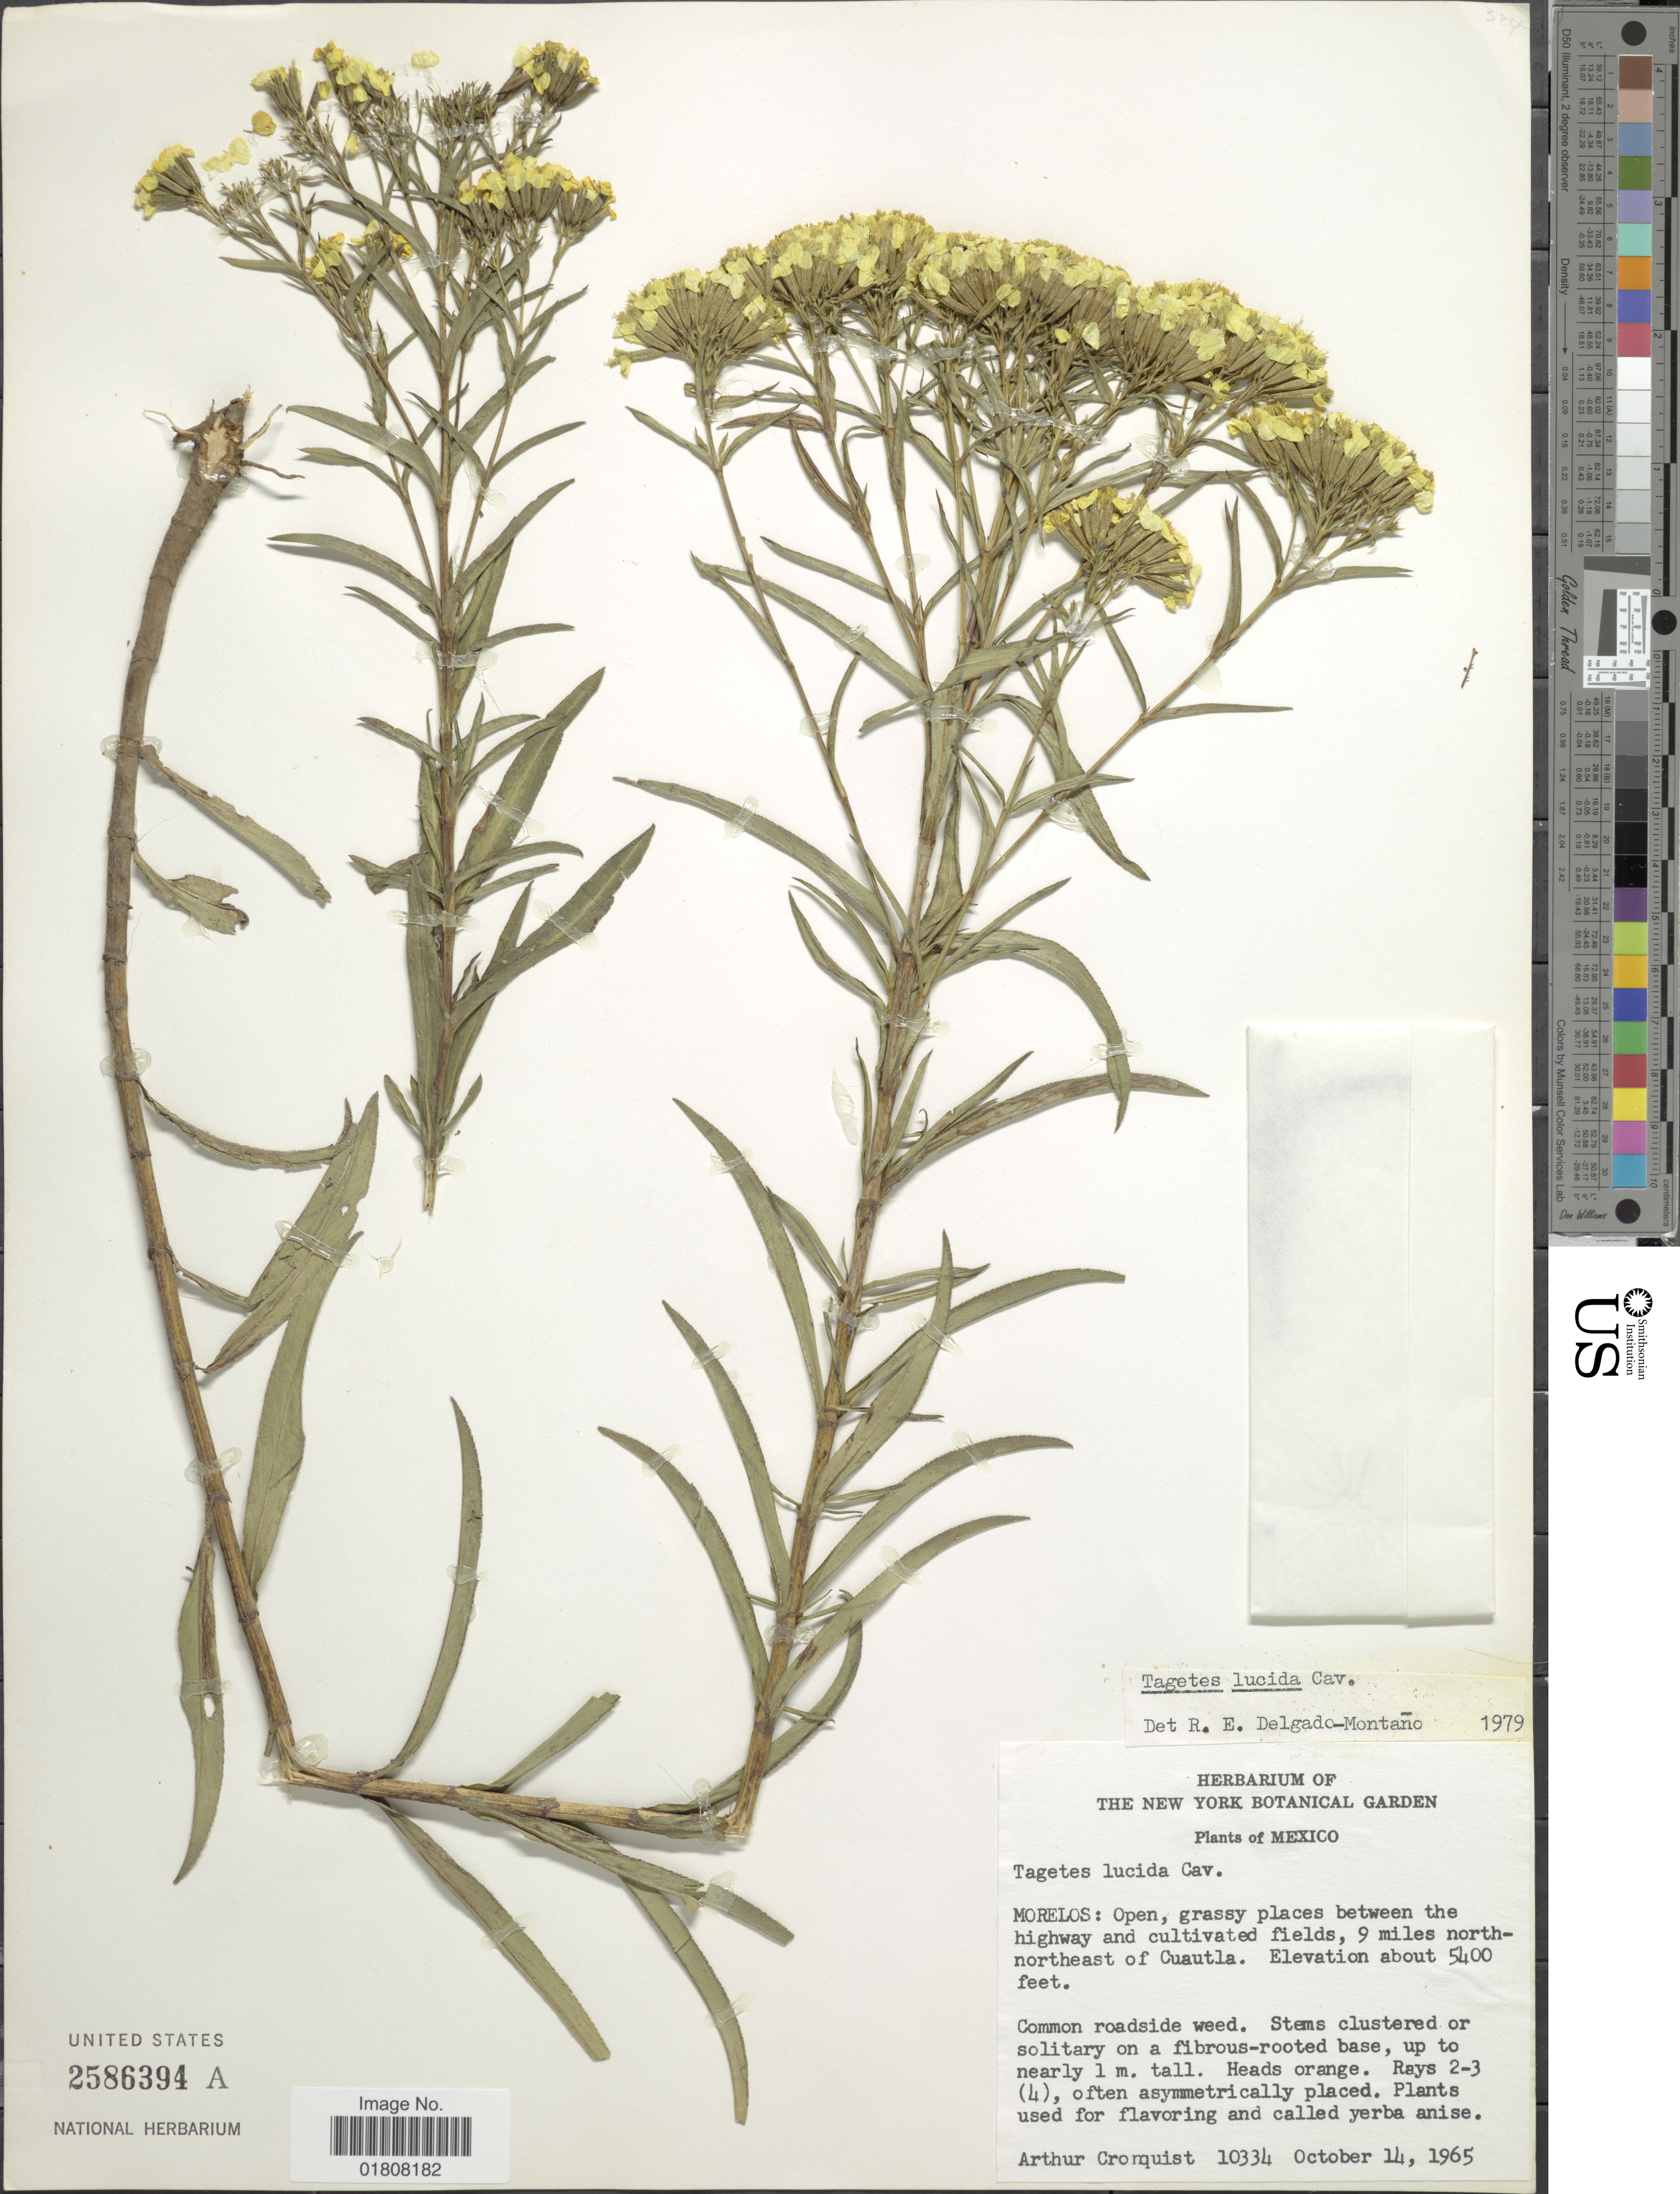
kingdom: Plantae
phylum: Tracheophyta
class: Magnoliopsida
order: Asterales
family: Asteraceae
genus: Tagetes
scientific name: Tagetes lucida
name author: Cav.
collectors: A. J. Cronquist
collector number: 10334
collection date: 1965-10-14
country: Mexico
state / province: Morelos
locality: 9 miles north-northeast of Cuautla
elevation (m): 1646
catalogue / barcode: US 2586394A